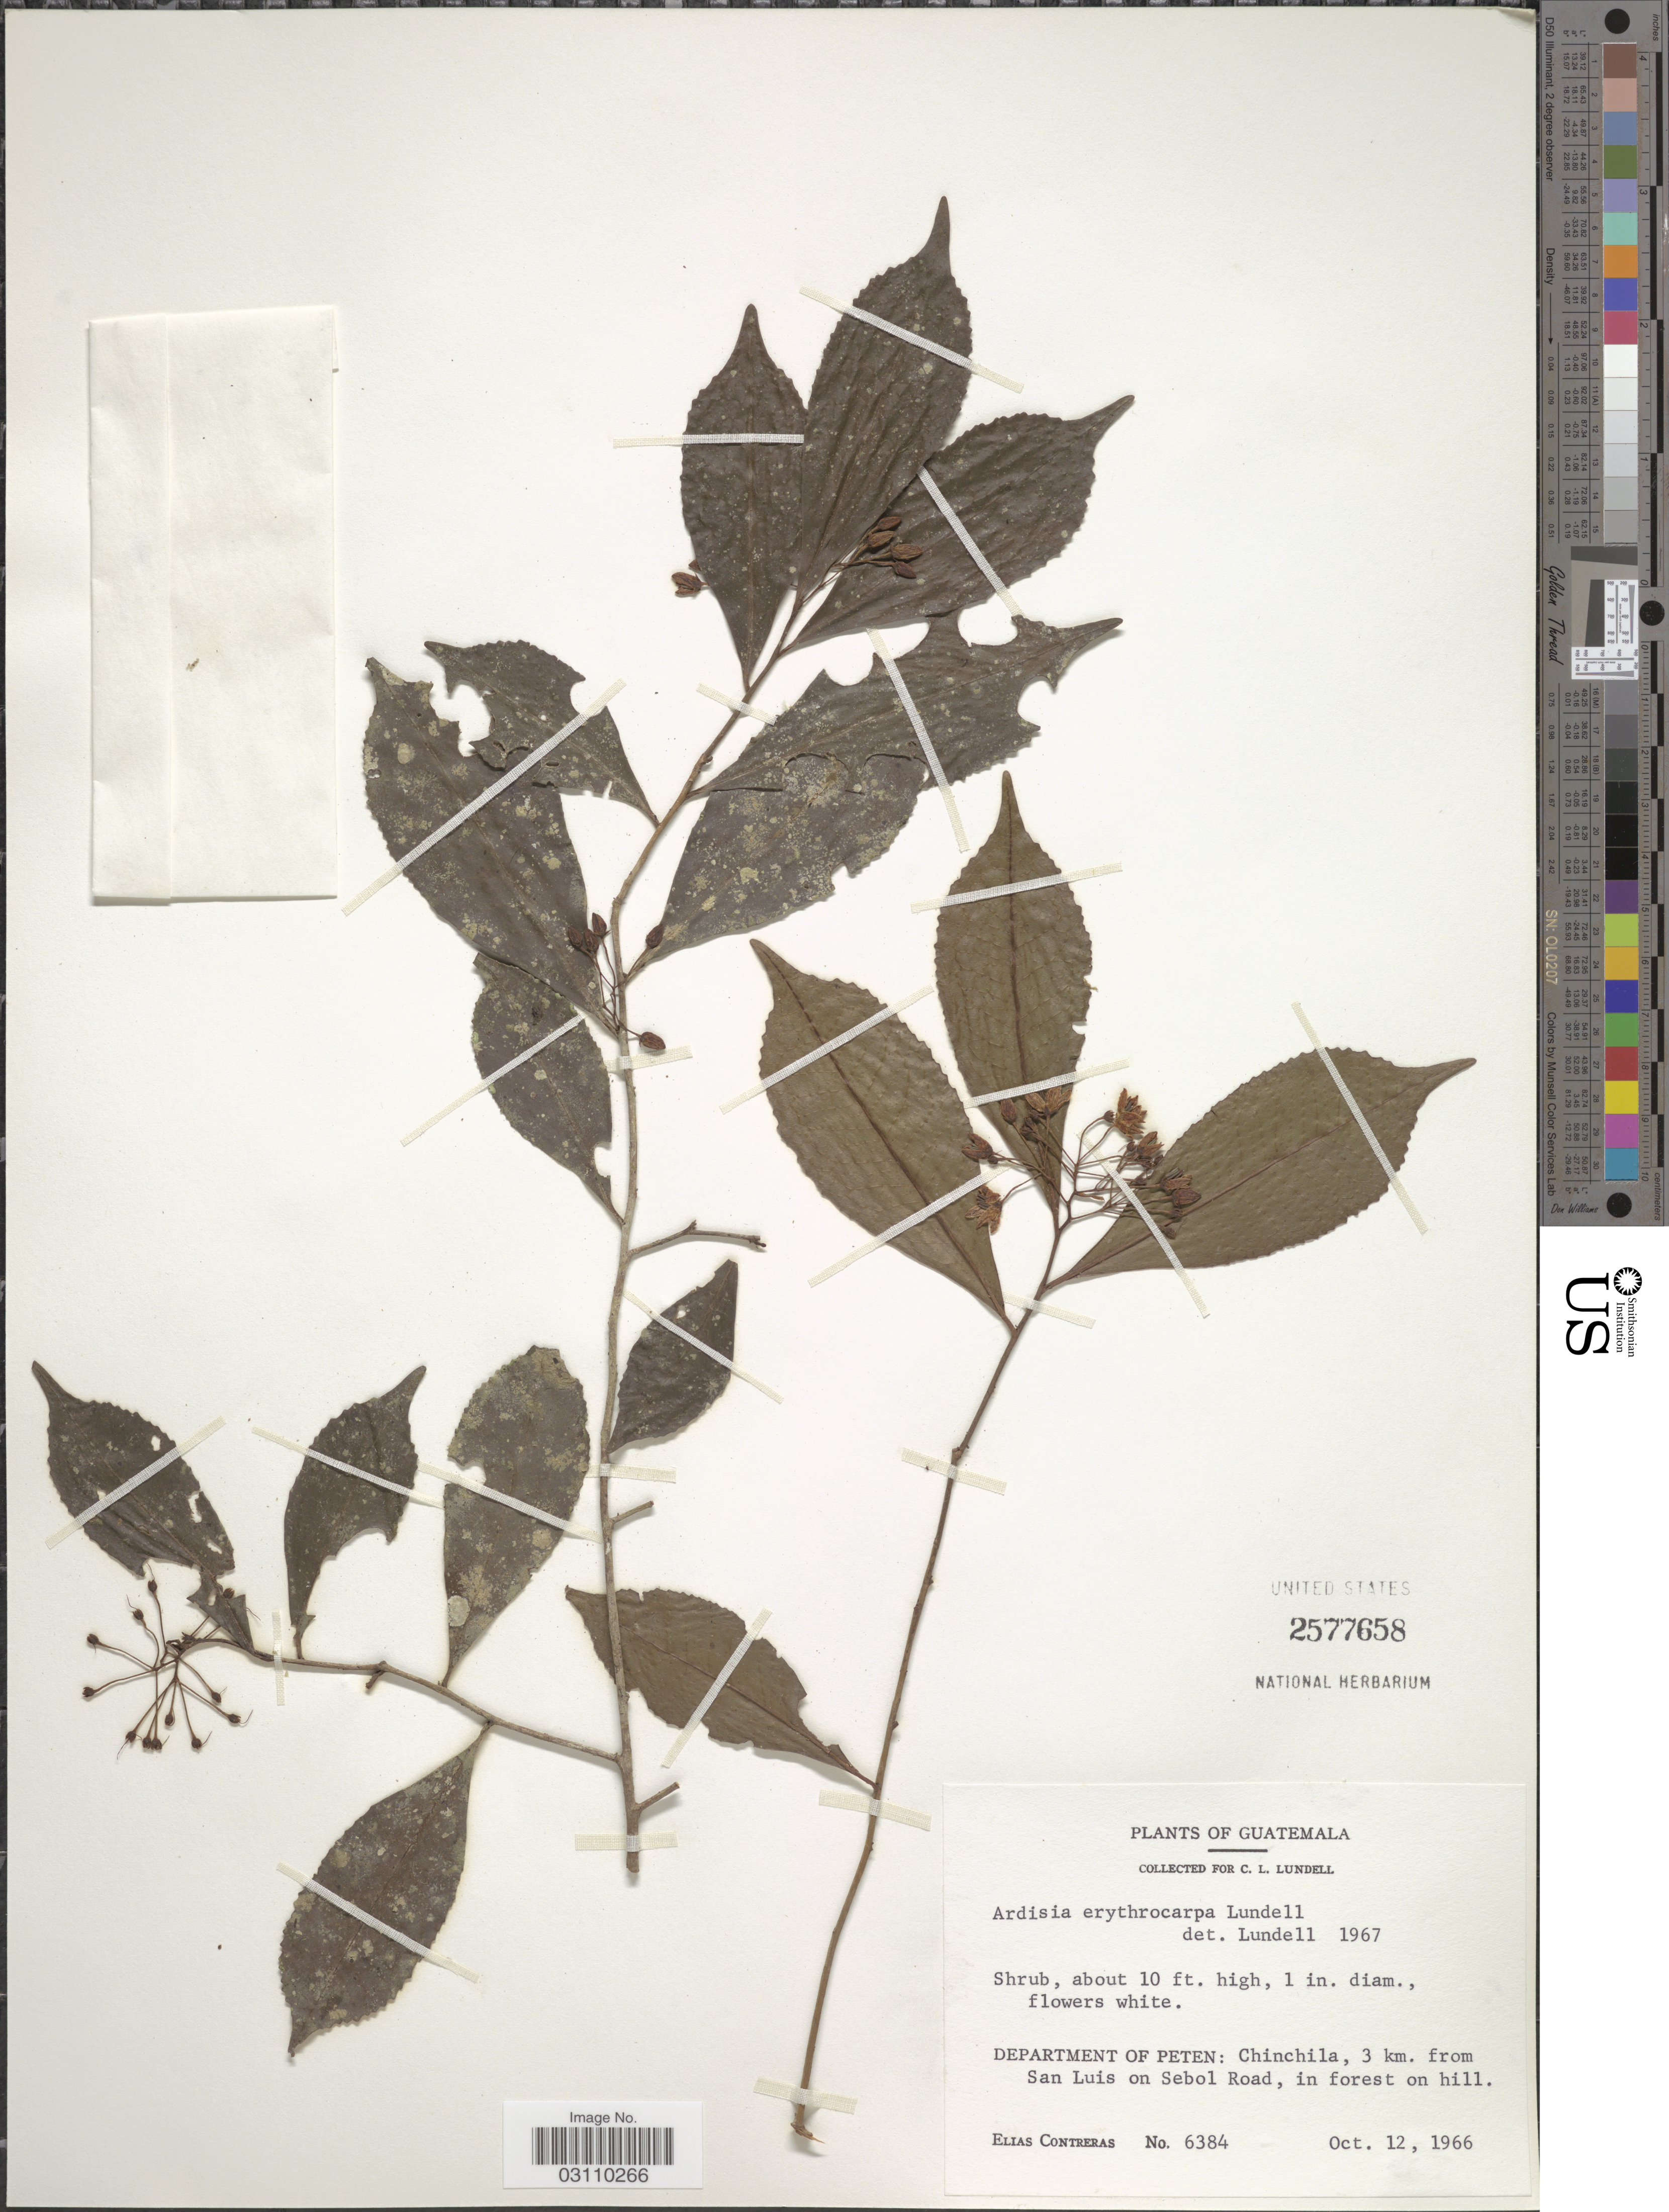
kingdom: Plantae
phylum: Tracheophyta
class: Magnoliopsida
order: Ericales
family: Primulaceae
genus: Ardisia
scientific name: Ardisia erythrocarpa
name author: Lundell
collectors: E. Contreras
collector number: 6384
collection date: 1966-10-12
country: Guatemala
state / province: El Petén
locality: Department of Peten: Chinchila, 3 km. from San Luis on Sebol Road, in forest on hill.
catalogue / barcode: US 2577658